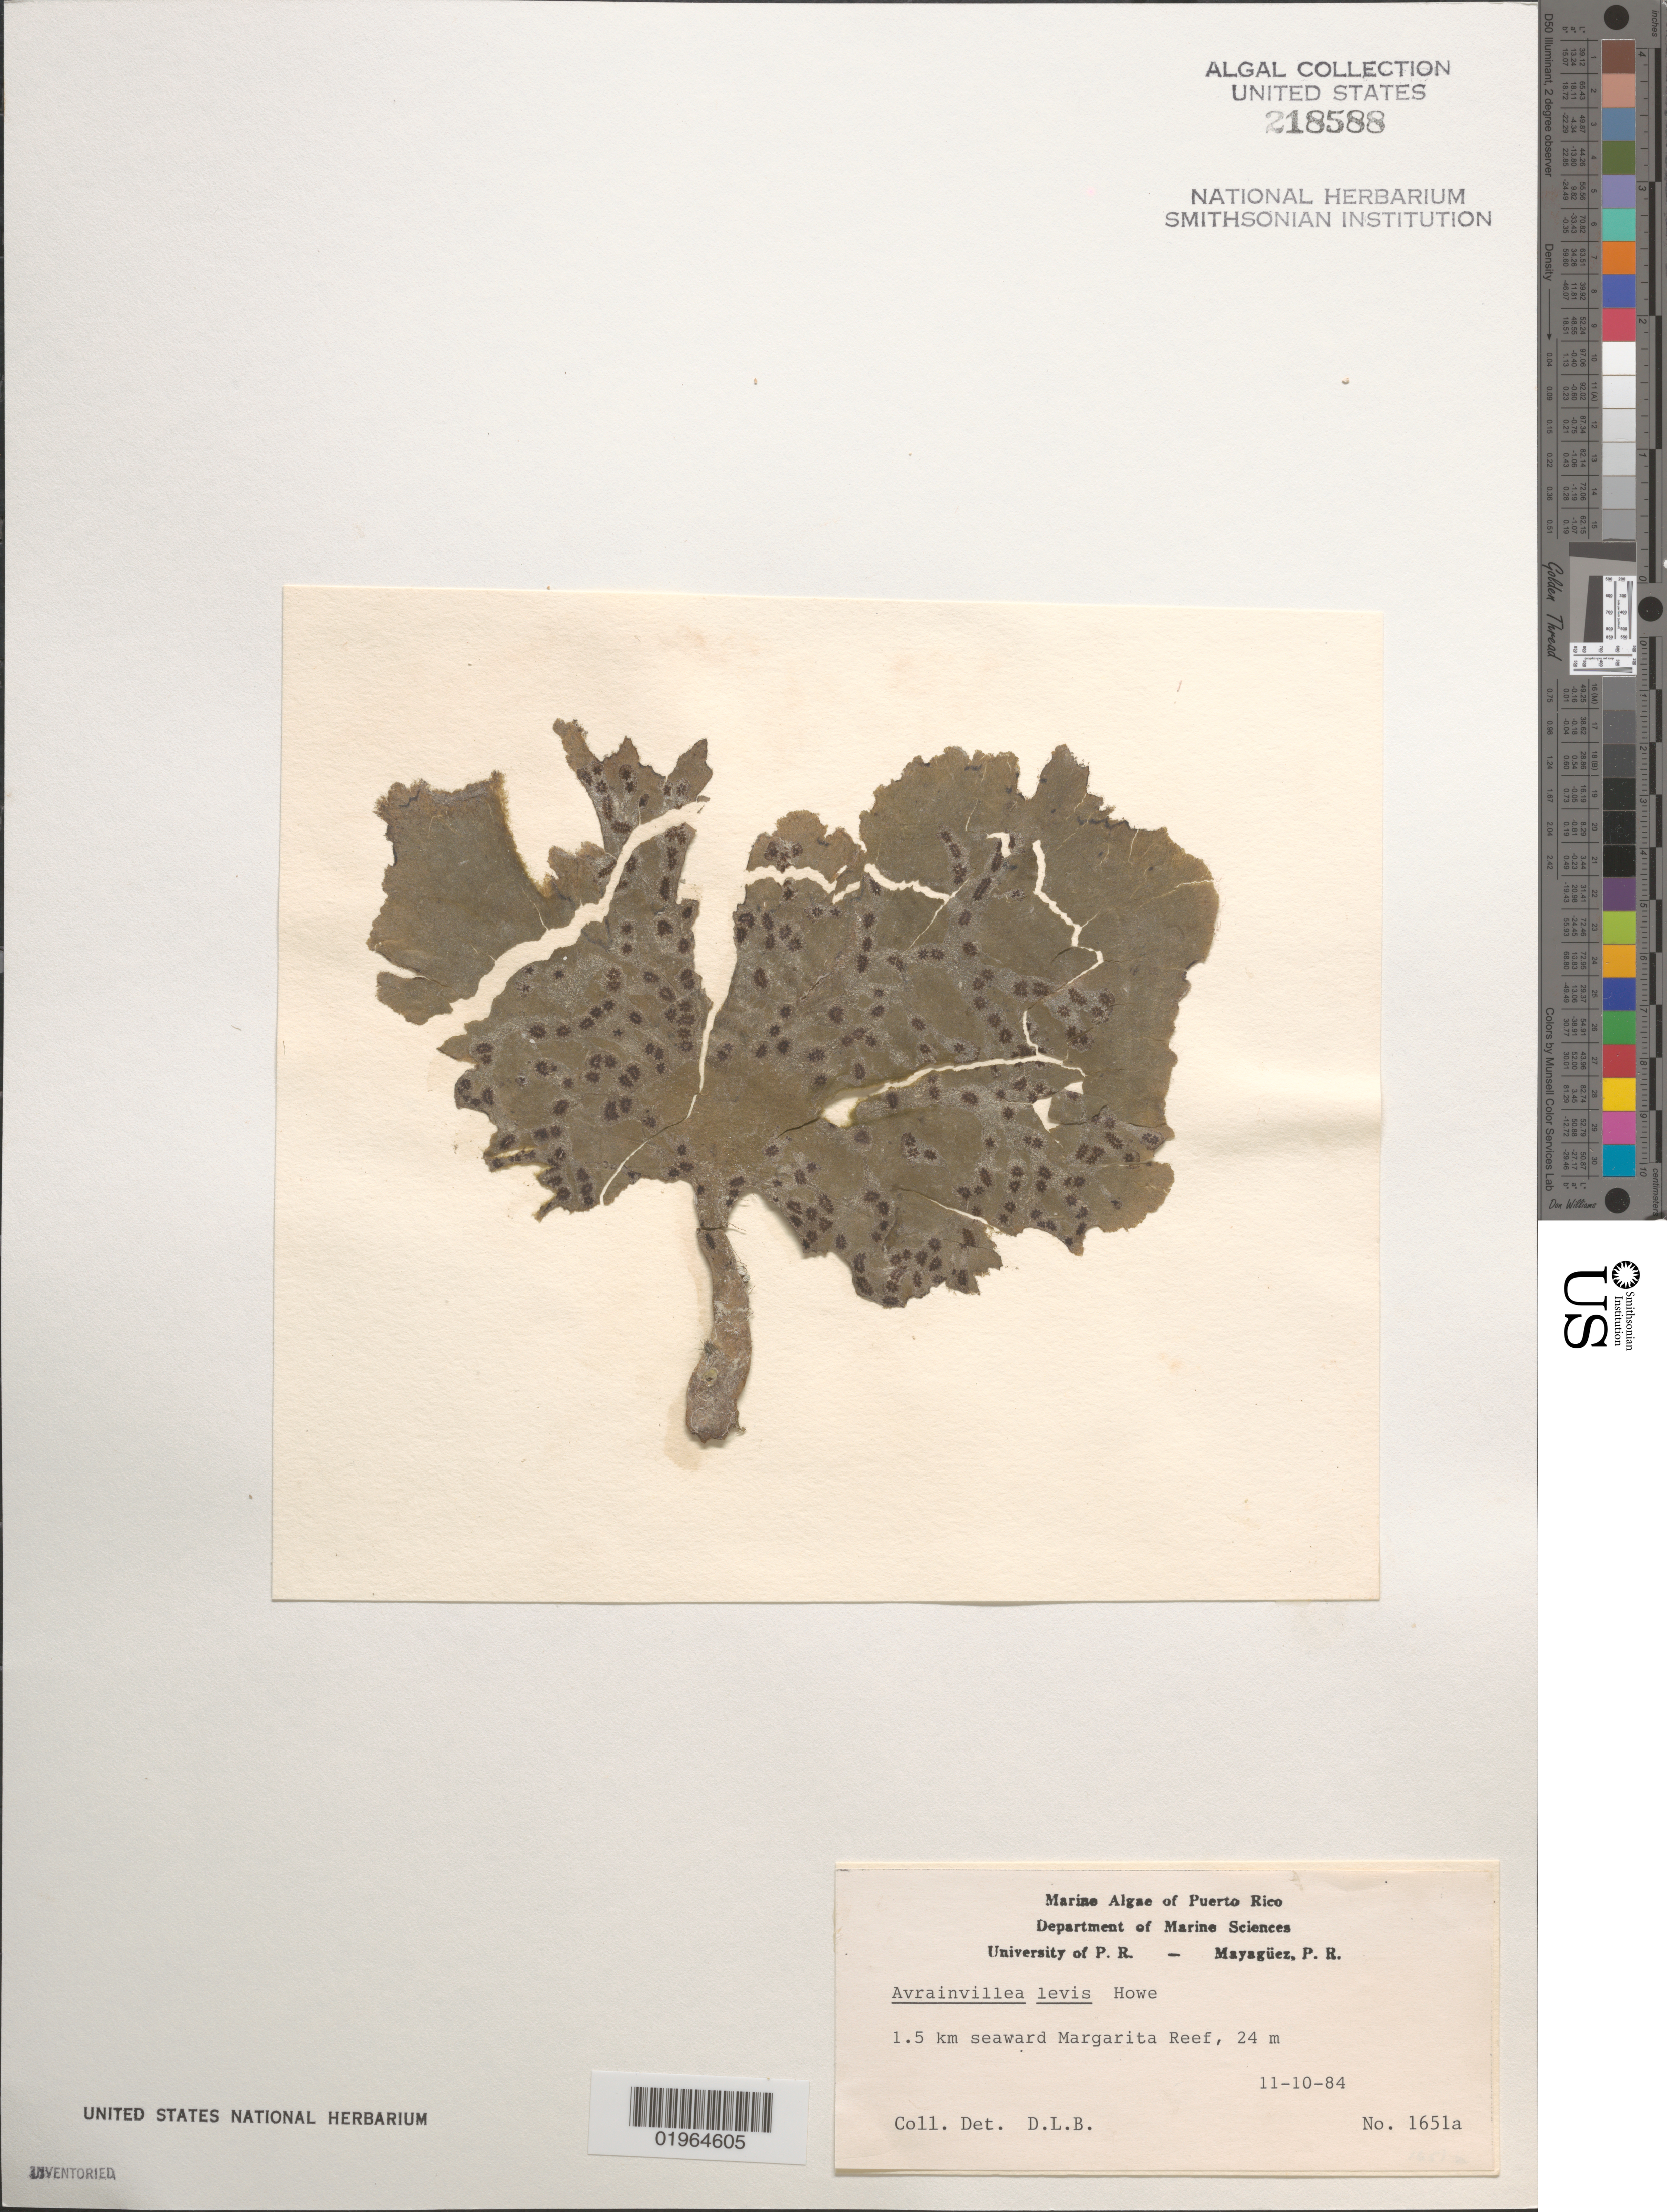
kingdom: Plantae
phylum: Chlorophyta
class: Ulvophyceae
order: Bryopsidales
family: Dichotomosiphonaceae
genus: Avrainvillea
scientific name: Avrainvillea levis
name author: M. Howe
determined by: Ballantine, D. L.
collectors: D.L. Ballantine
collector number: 1651a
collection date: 1984-11-10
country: Puerto Rico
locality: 1.5 km seaward Margarita Reef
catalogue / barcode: US 218588